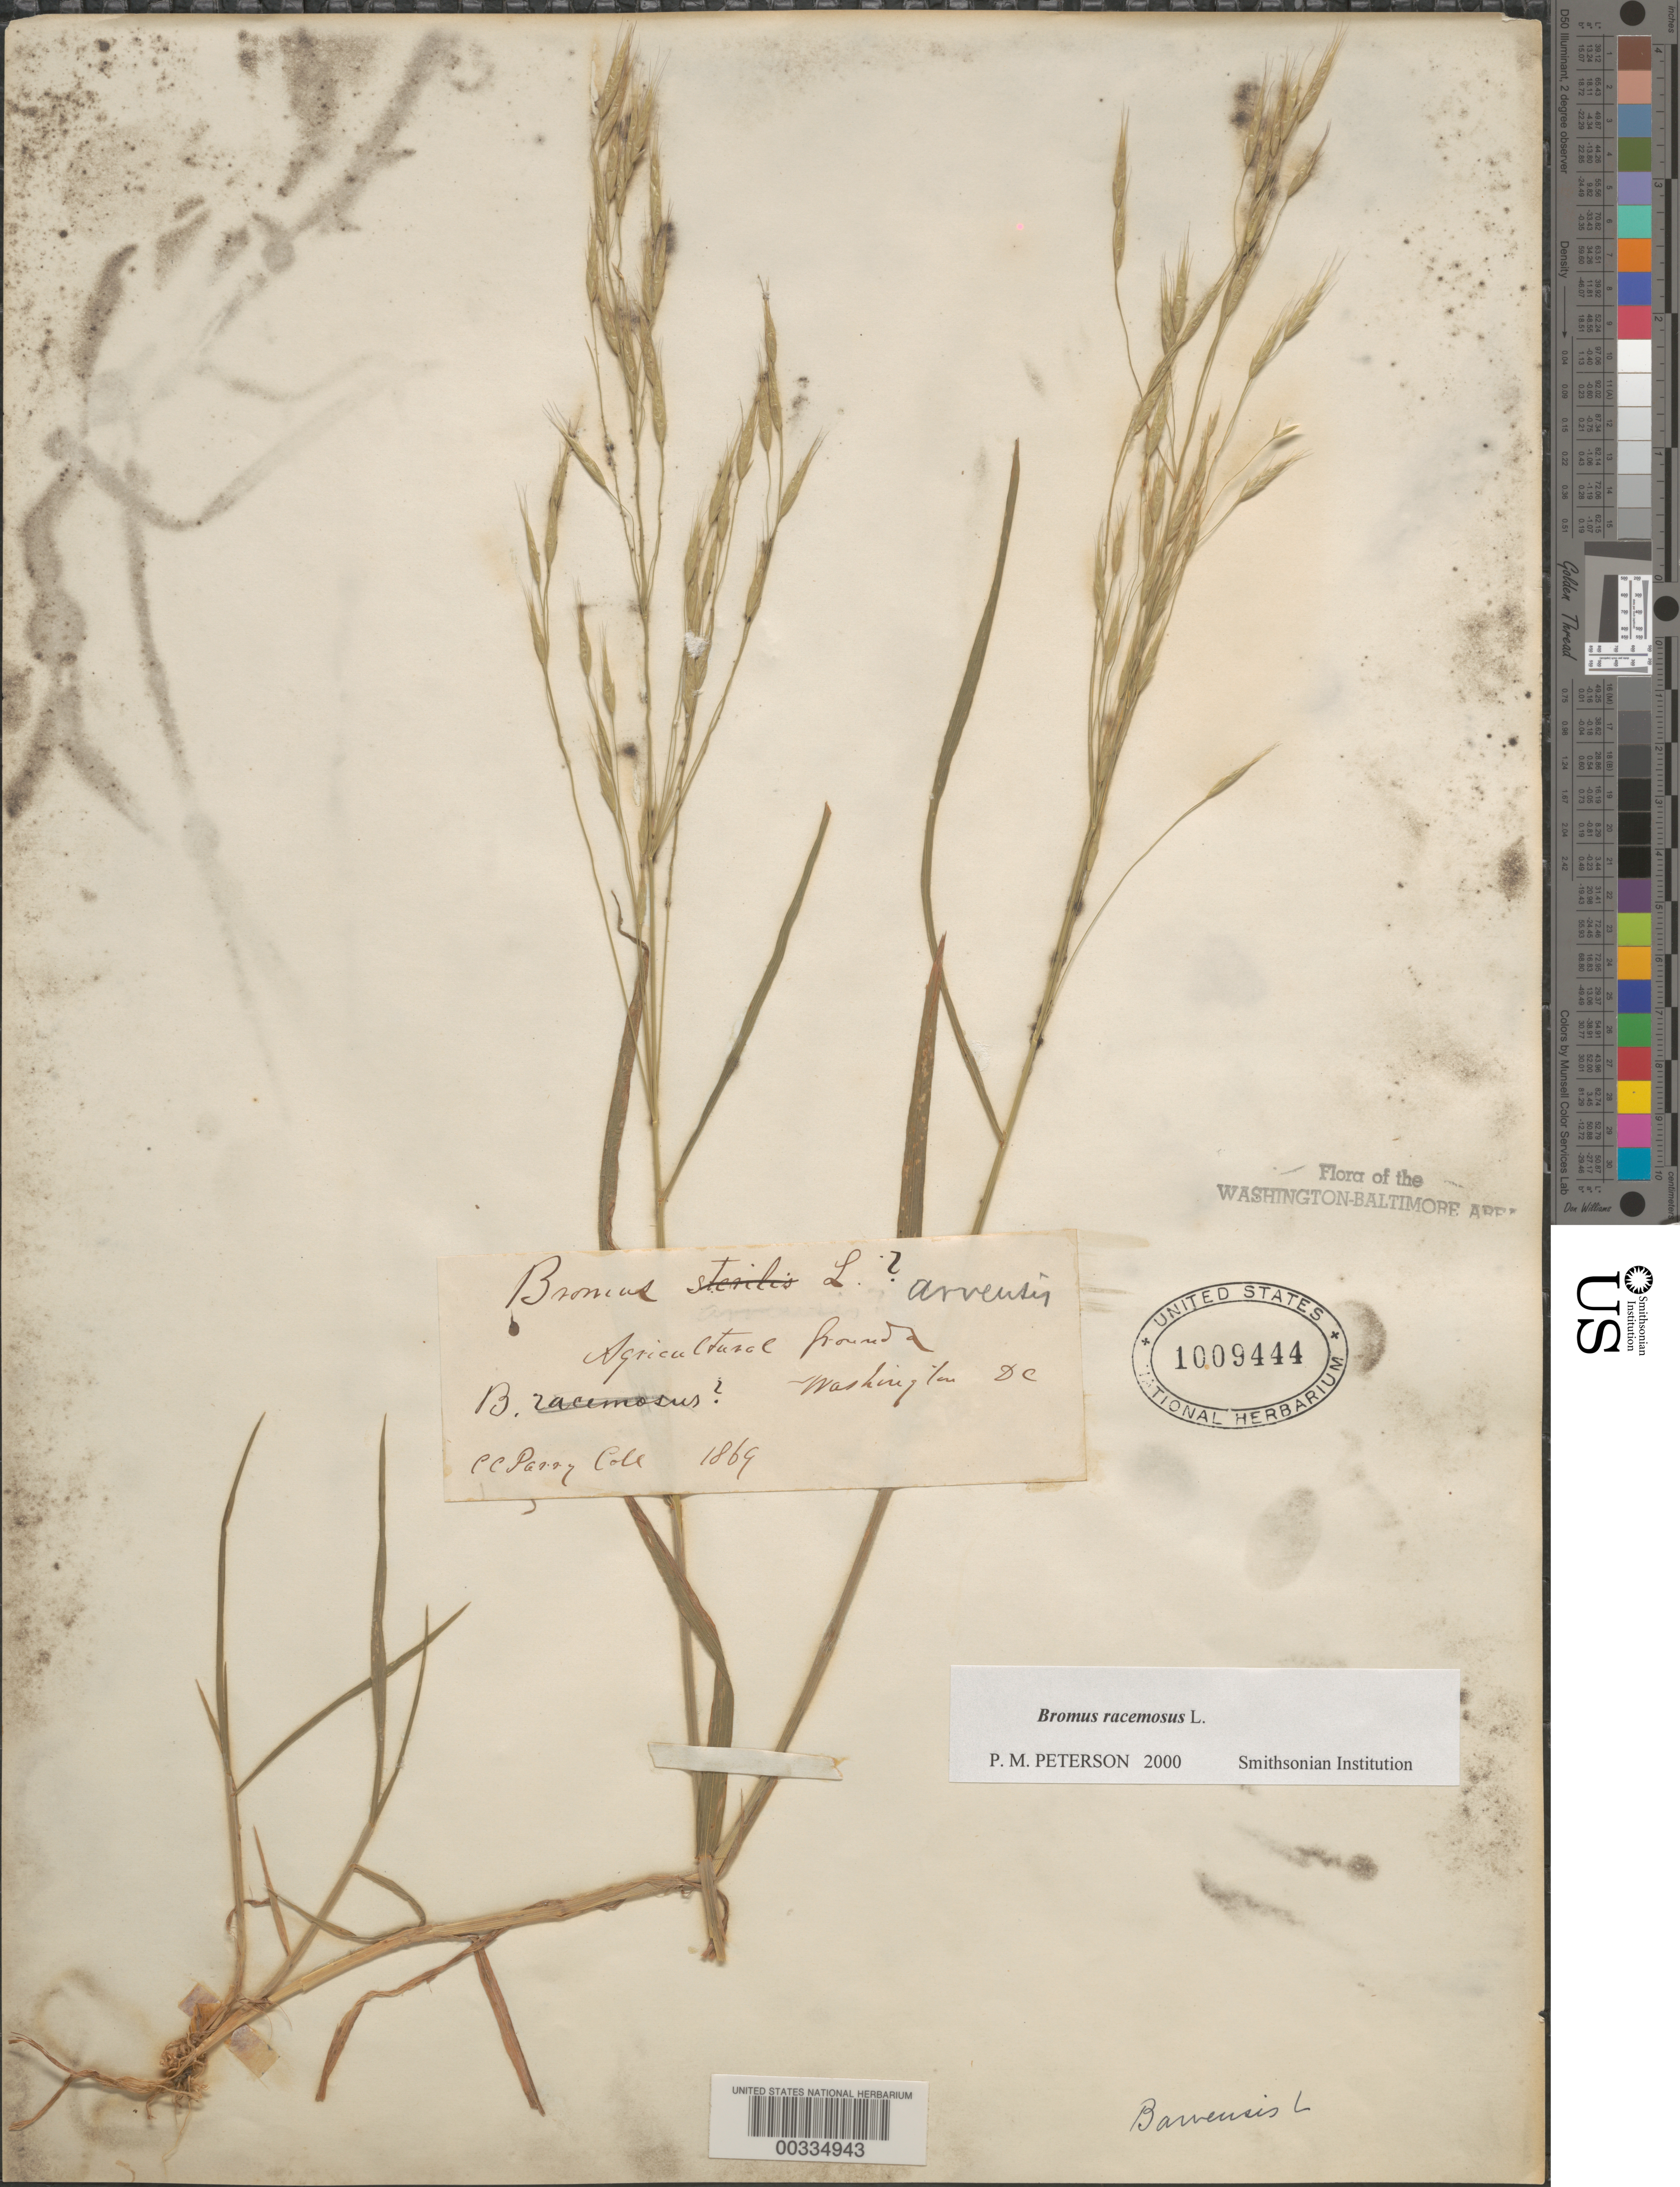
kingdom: Plantae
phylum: Tracheophyta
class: Liliopsida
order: Poales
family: Poaceae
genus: Bromus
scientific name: Bromus racemosus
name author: L.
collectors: C. C. Parry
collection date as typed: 1869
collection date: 1869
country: United States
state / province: District of Columbia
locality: Washington DC area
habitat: Agricultural ground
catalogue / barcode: US 1009444